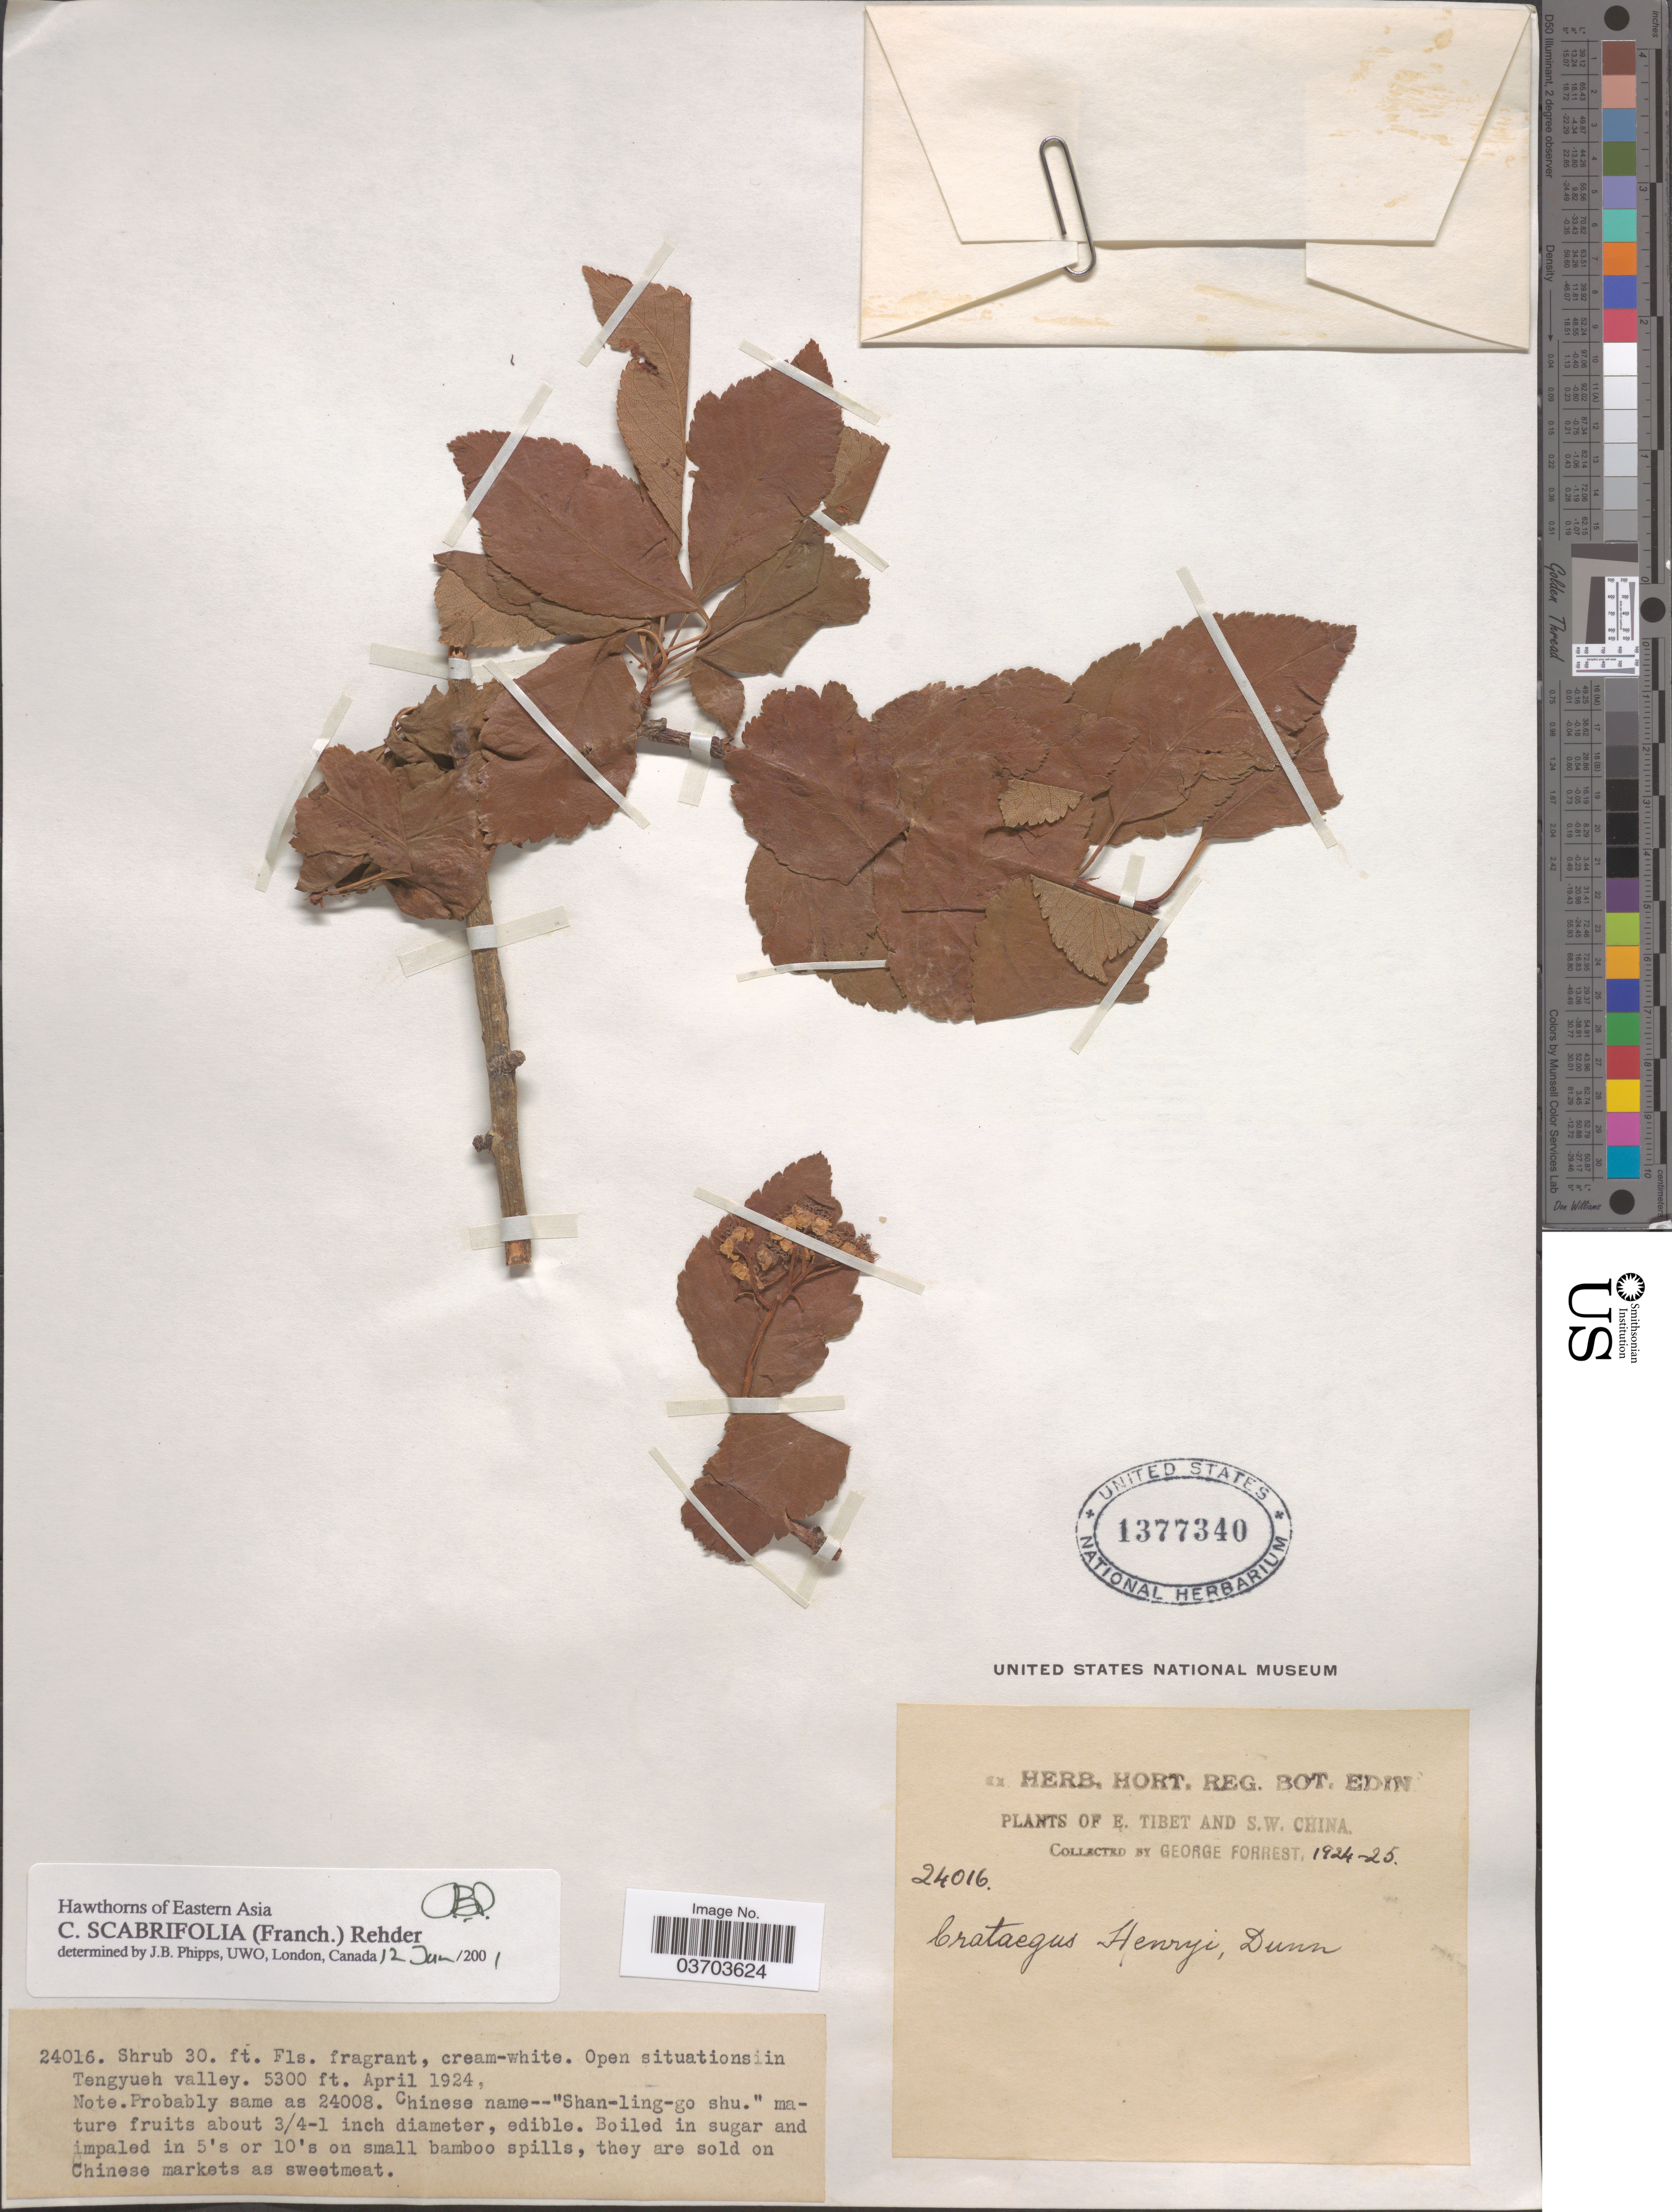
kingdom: Plantae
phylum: Tracheophyta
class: Magnoliopsida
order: Rosales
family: Rosaceae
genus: Crataegus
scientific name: Crataegus scabrifolia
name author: (Franch.) Rehder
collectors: G. Forrest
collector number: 24016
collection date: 1924-04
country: China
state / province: Xizang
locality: E. Tibet and S.W. China. Open situations in Tengyueh valley.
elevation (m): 1615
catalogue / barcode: US 1377340